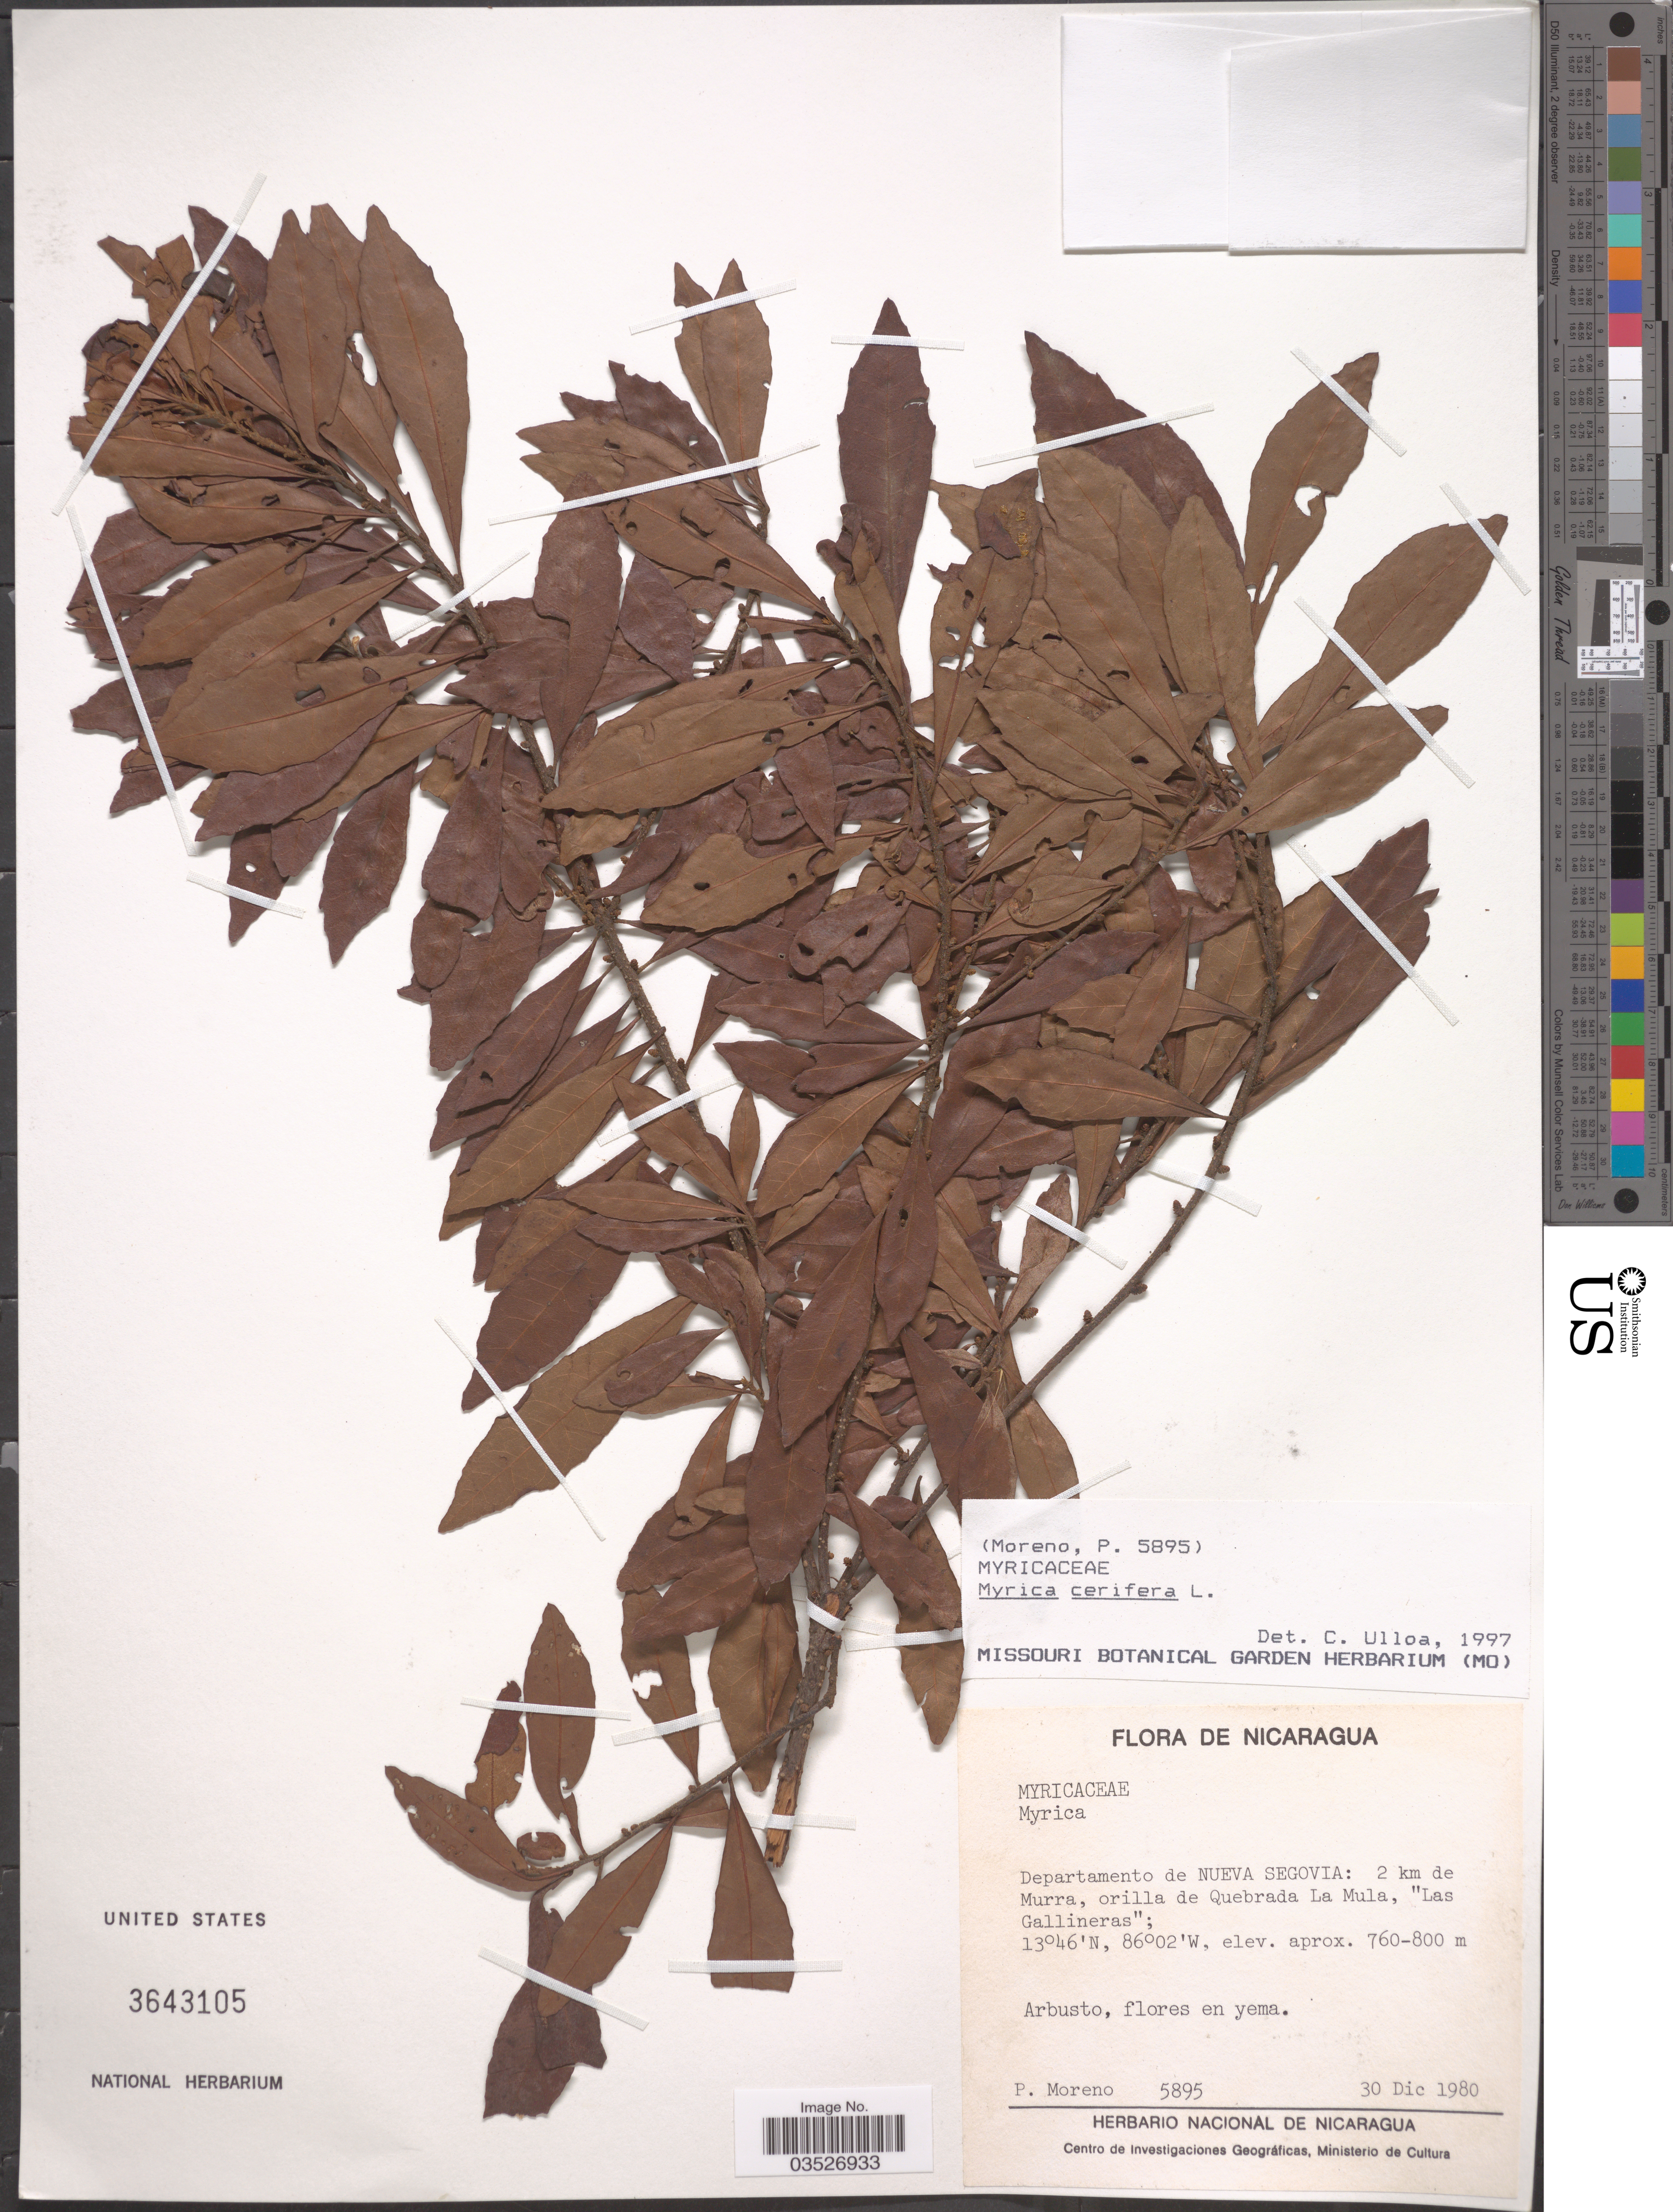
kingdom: Plantae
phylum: Tracheophyta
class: Magnoliopsida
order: Fagales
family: Myricaceae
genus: Morella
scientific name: Morella cerifera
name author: (L.) Small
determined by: Strong, M. T., (US), Smithsonian Institution - National Museum of Natural History (UNITED STATES)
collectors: P. Moreno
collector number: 5895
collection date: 1980-12-30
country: Nicaragua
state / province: Nueva Segovia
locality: Departamento de Nueva Segovia: 2 km de Murra, orilla de Quebrada La Mula, "Las Gallineras".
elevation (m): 760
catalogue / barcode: US 3643105